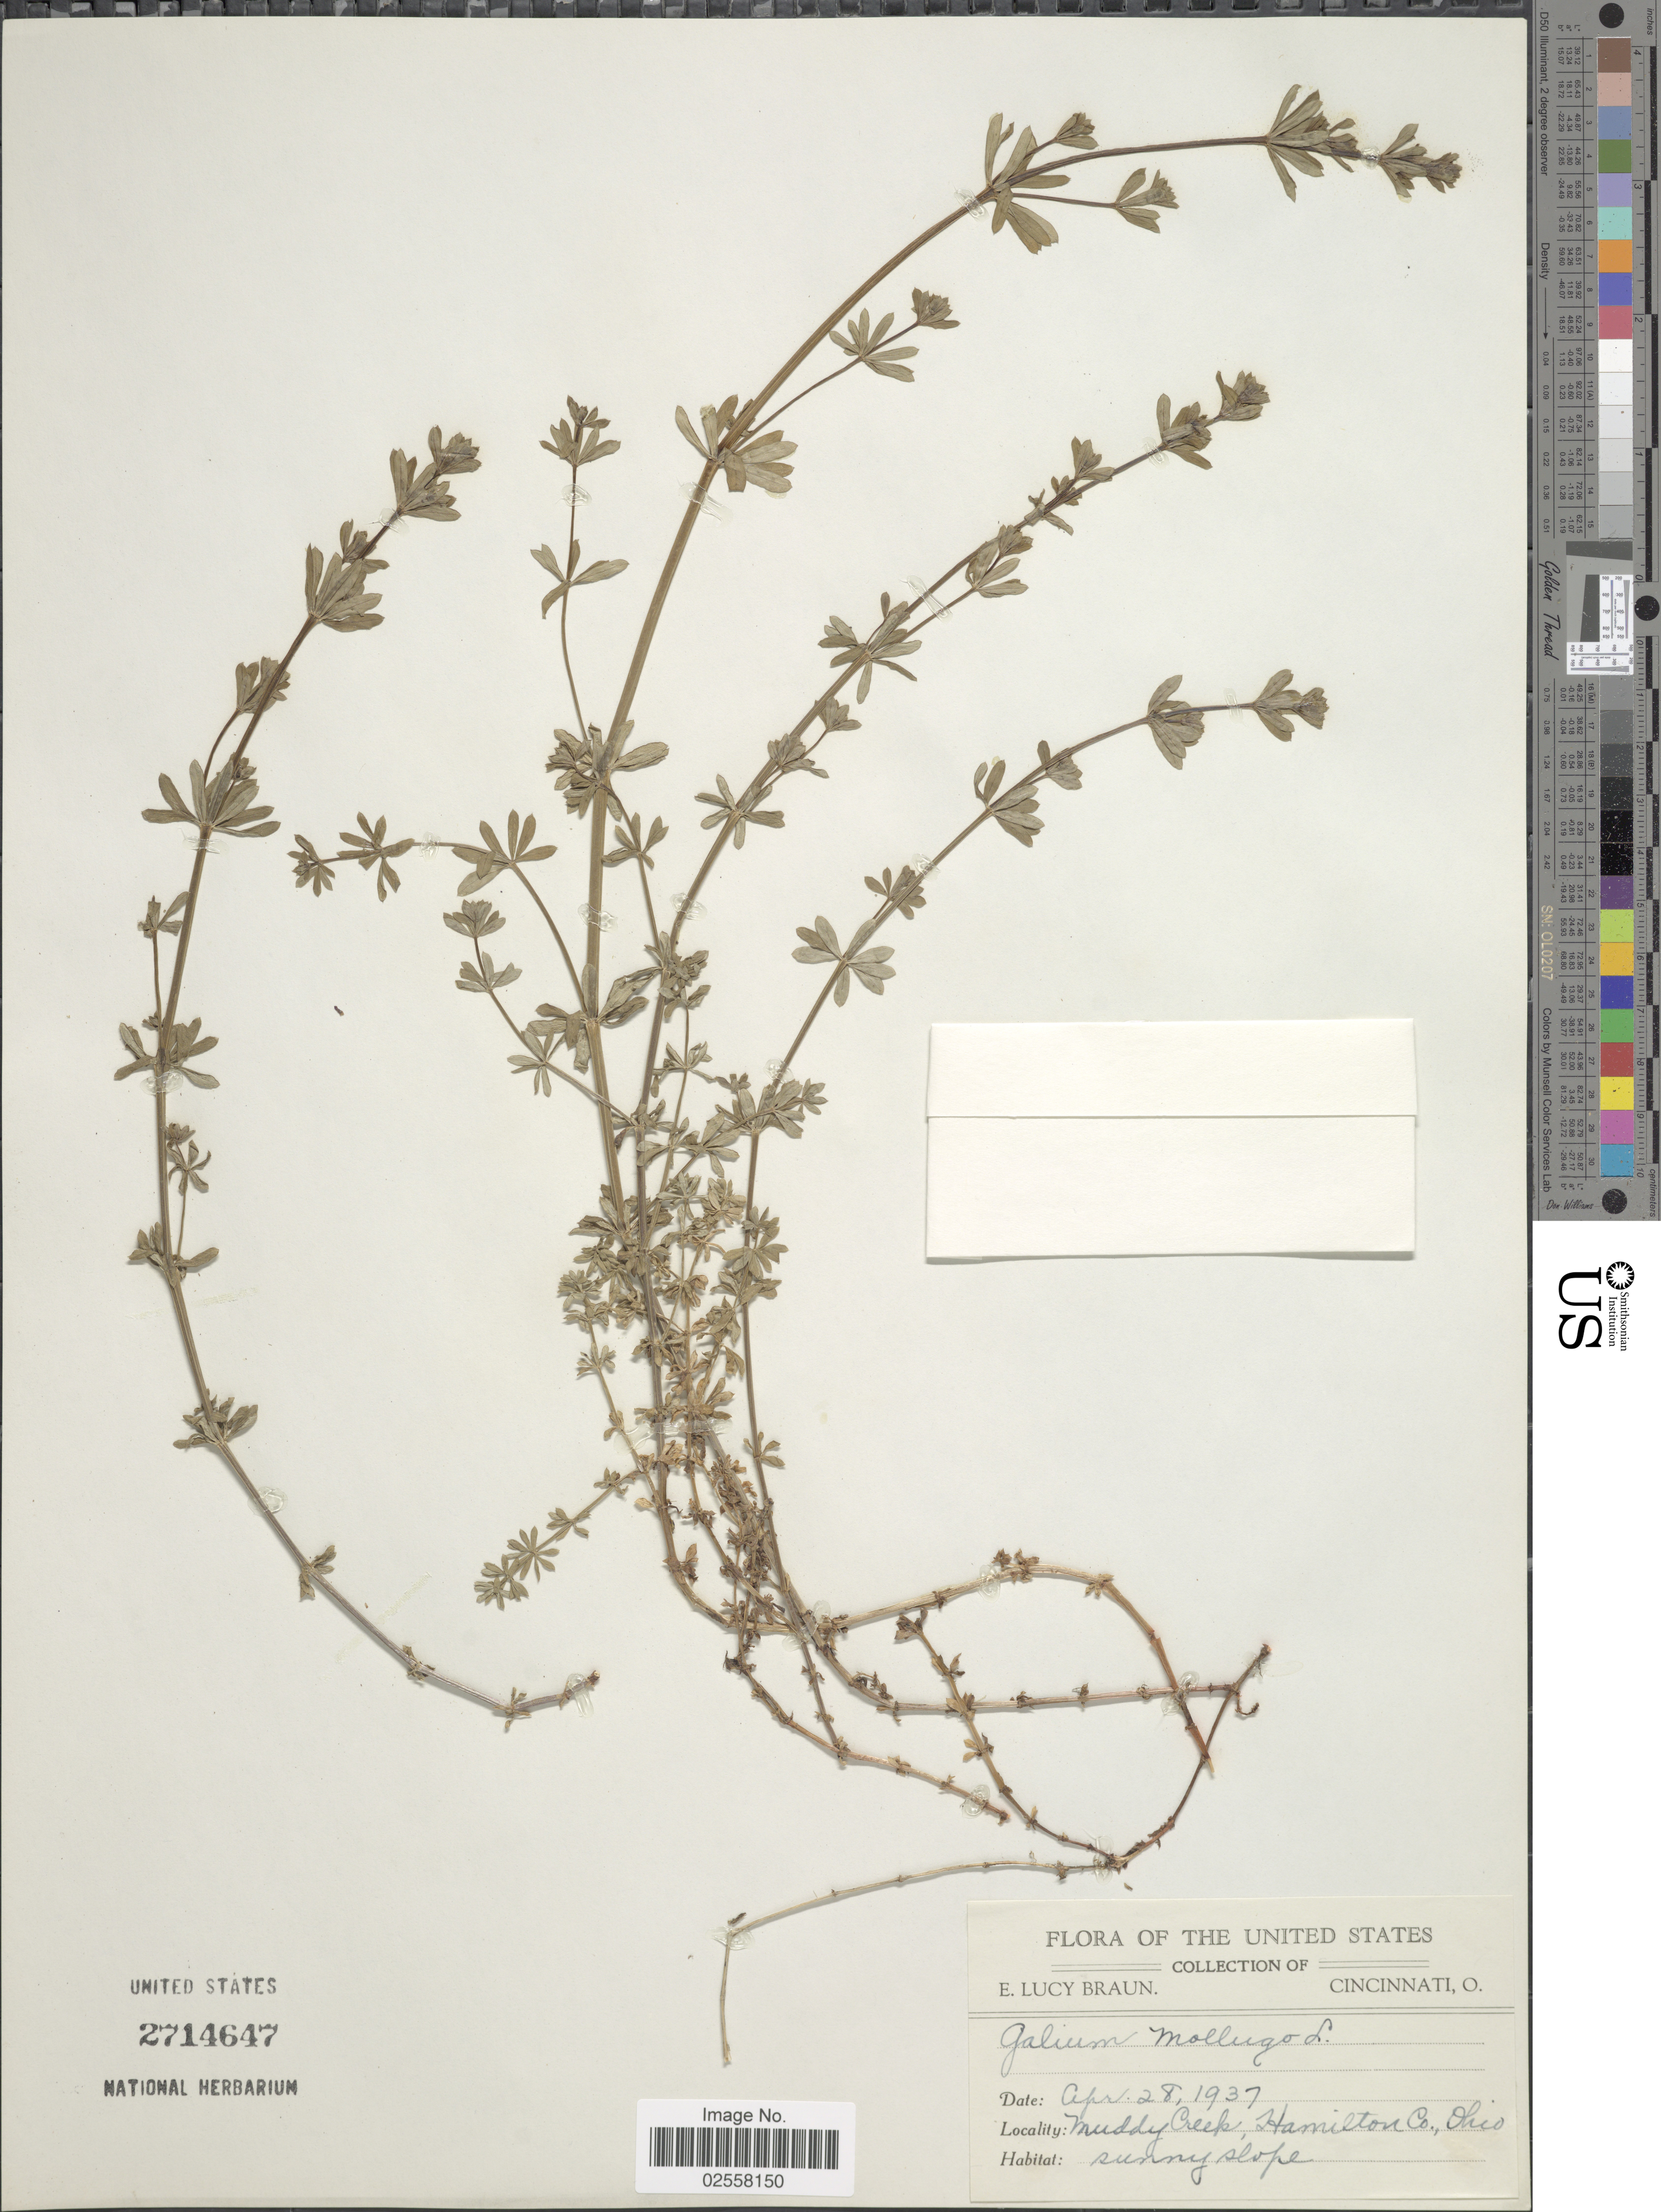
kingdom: Plantae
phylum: Tracheophyta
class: Magnoliopsida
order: Gentianales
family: Rubiaceae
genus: Galium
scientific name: Galium mollugo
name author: L.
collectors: E. L. Braun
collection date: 1937-04-28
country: United States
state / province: Ohio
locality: Muddy Creek, Hamilton Co., Ohio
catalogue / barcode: US 2714647